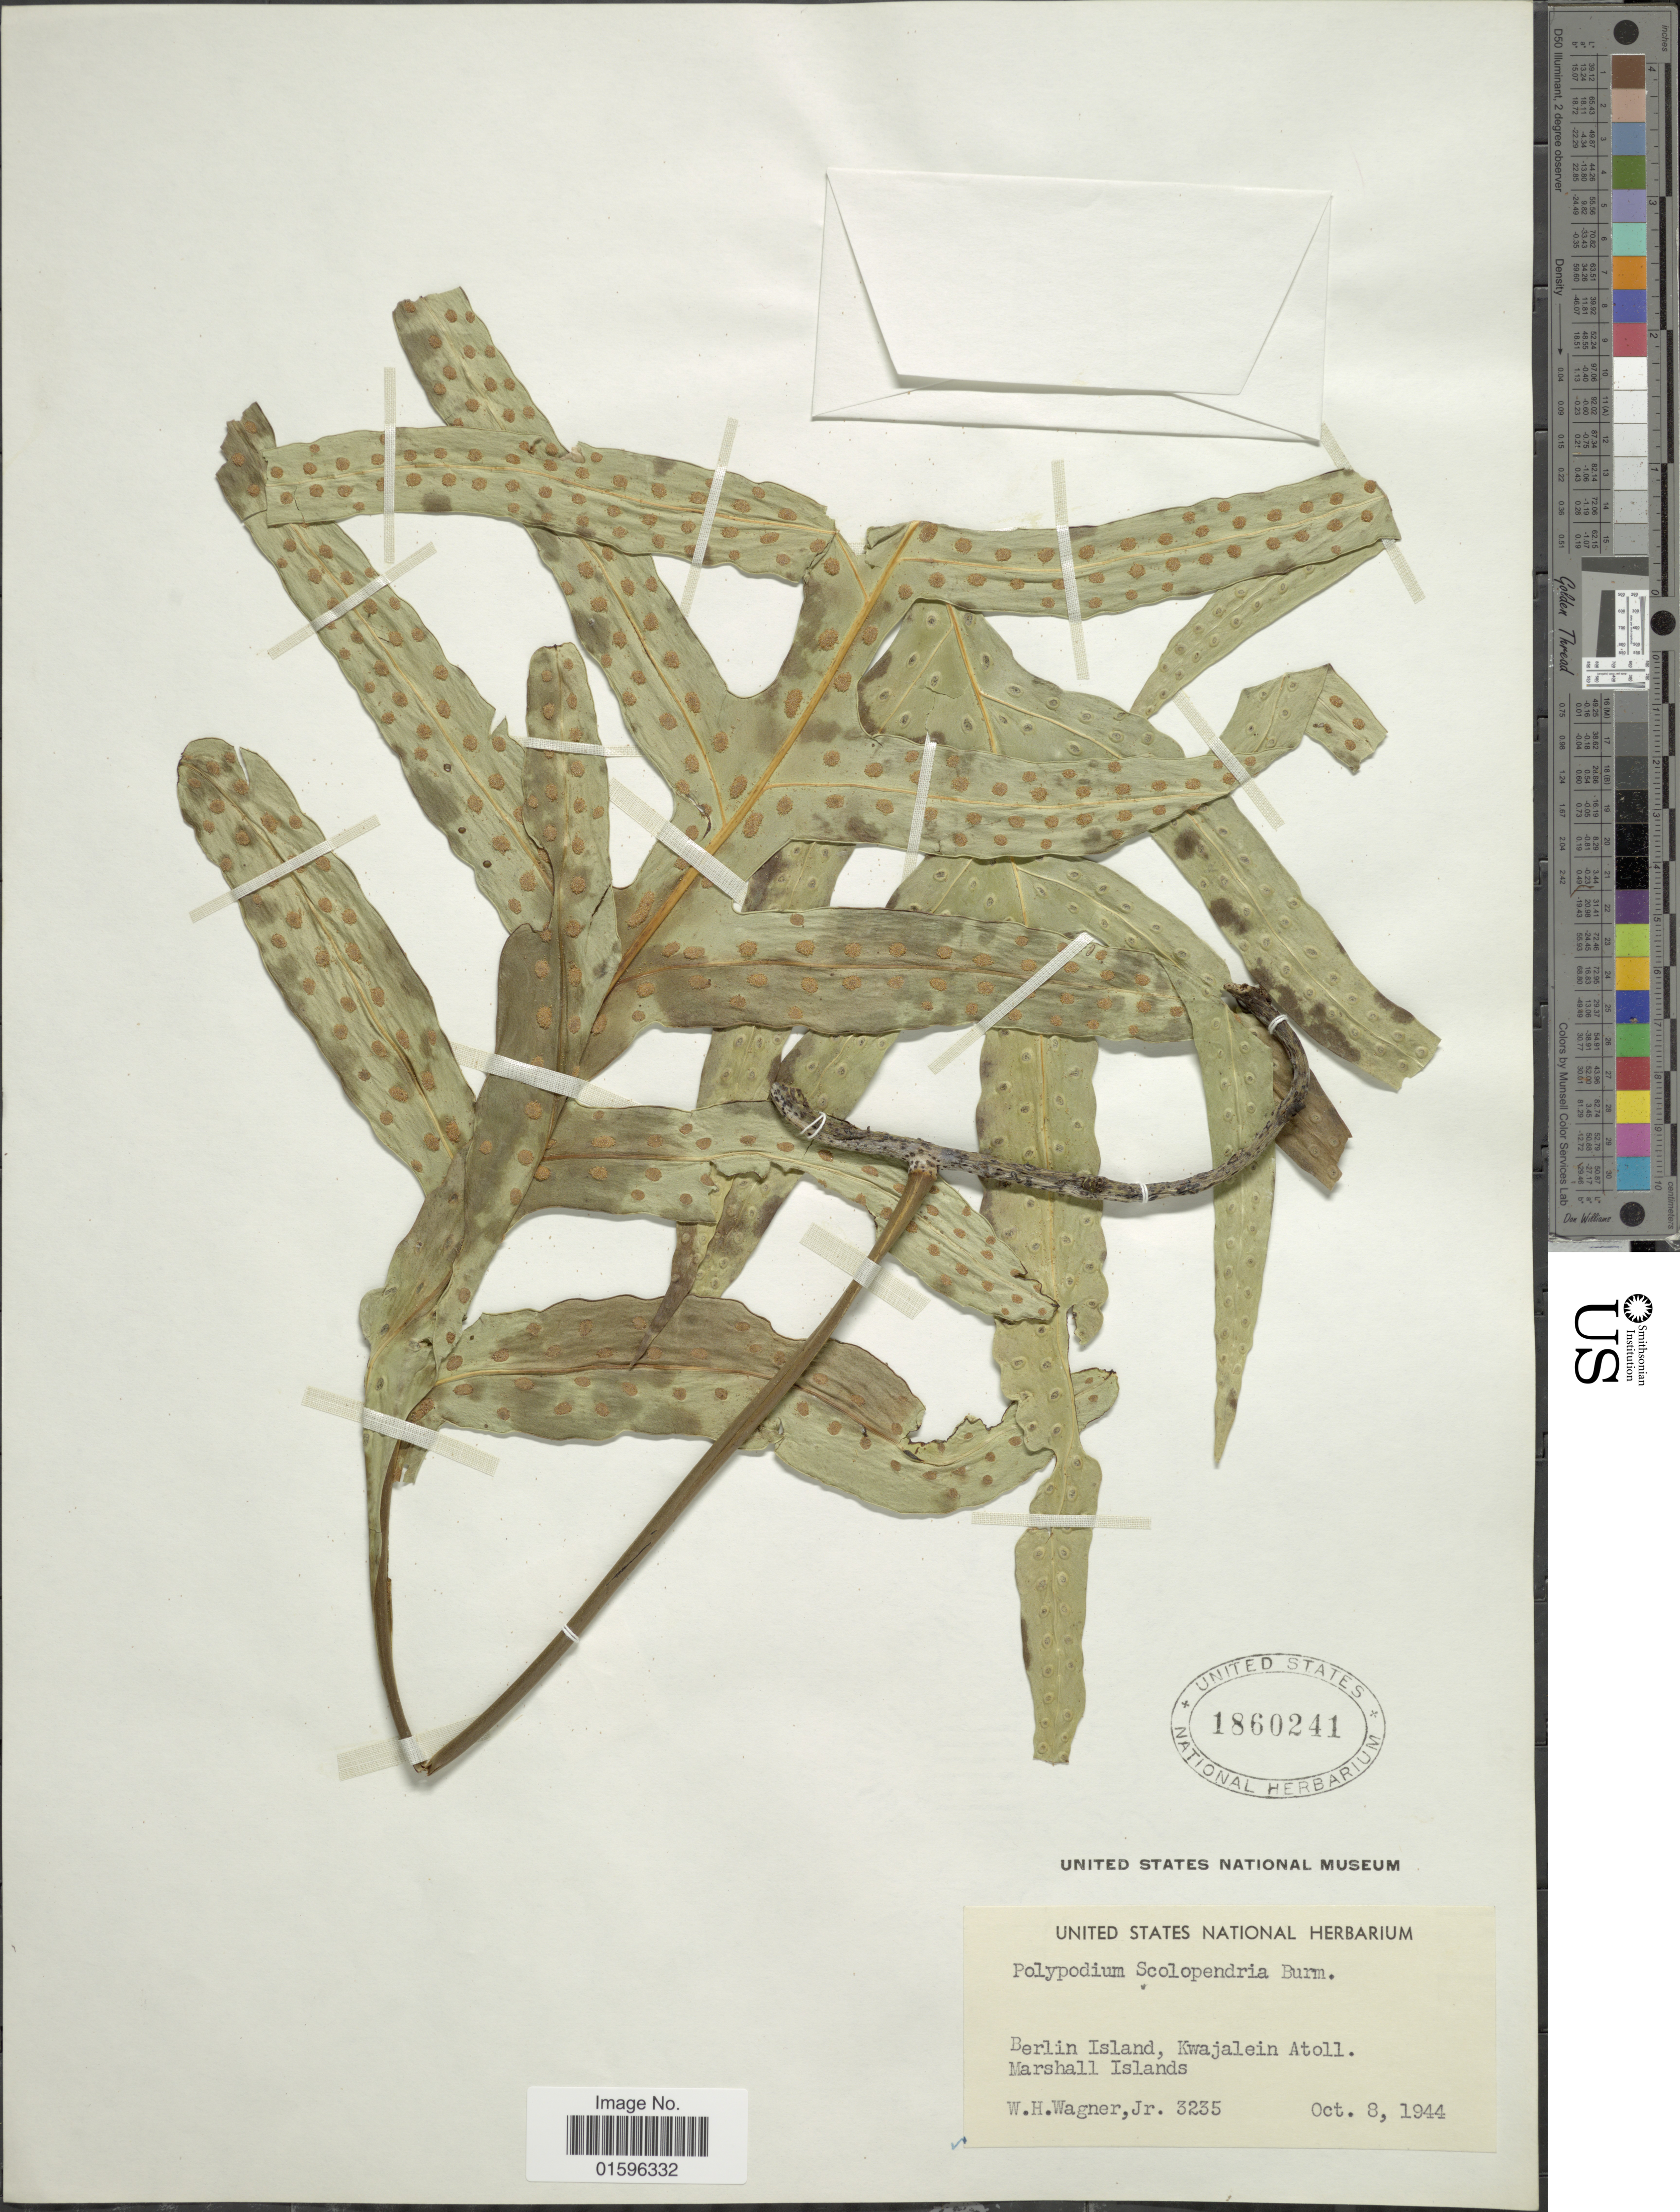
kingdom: Plantae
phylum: Tracheophyta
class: Polypodiopsida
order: Polypodiales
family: Polypodiaceae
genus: Polypodium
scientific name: Polypodium scolopendria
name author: Burm. f.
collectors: W. H. Wagner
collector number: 3235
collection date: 1944-10-08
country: Marshall Islands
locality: Berlin Island, Kwajalein Atoll, Marshall Islands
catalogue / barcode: US 1860241